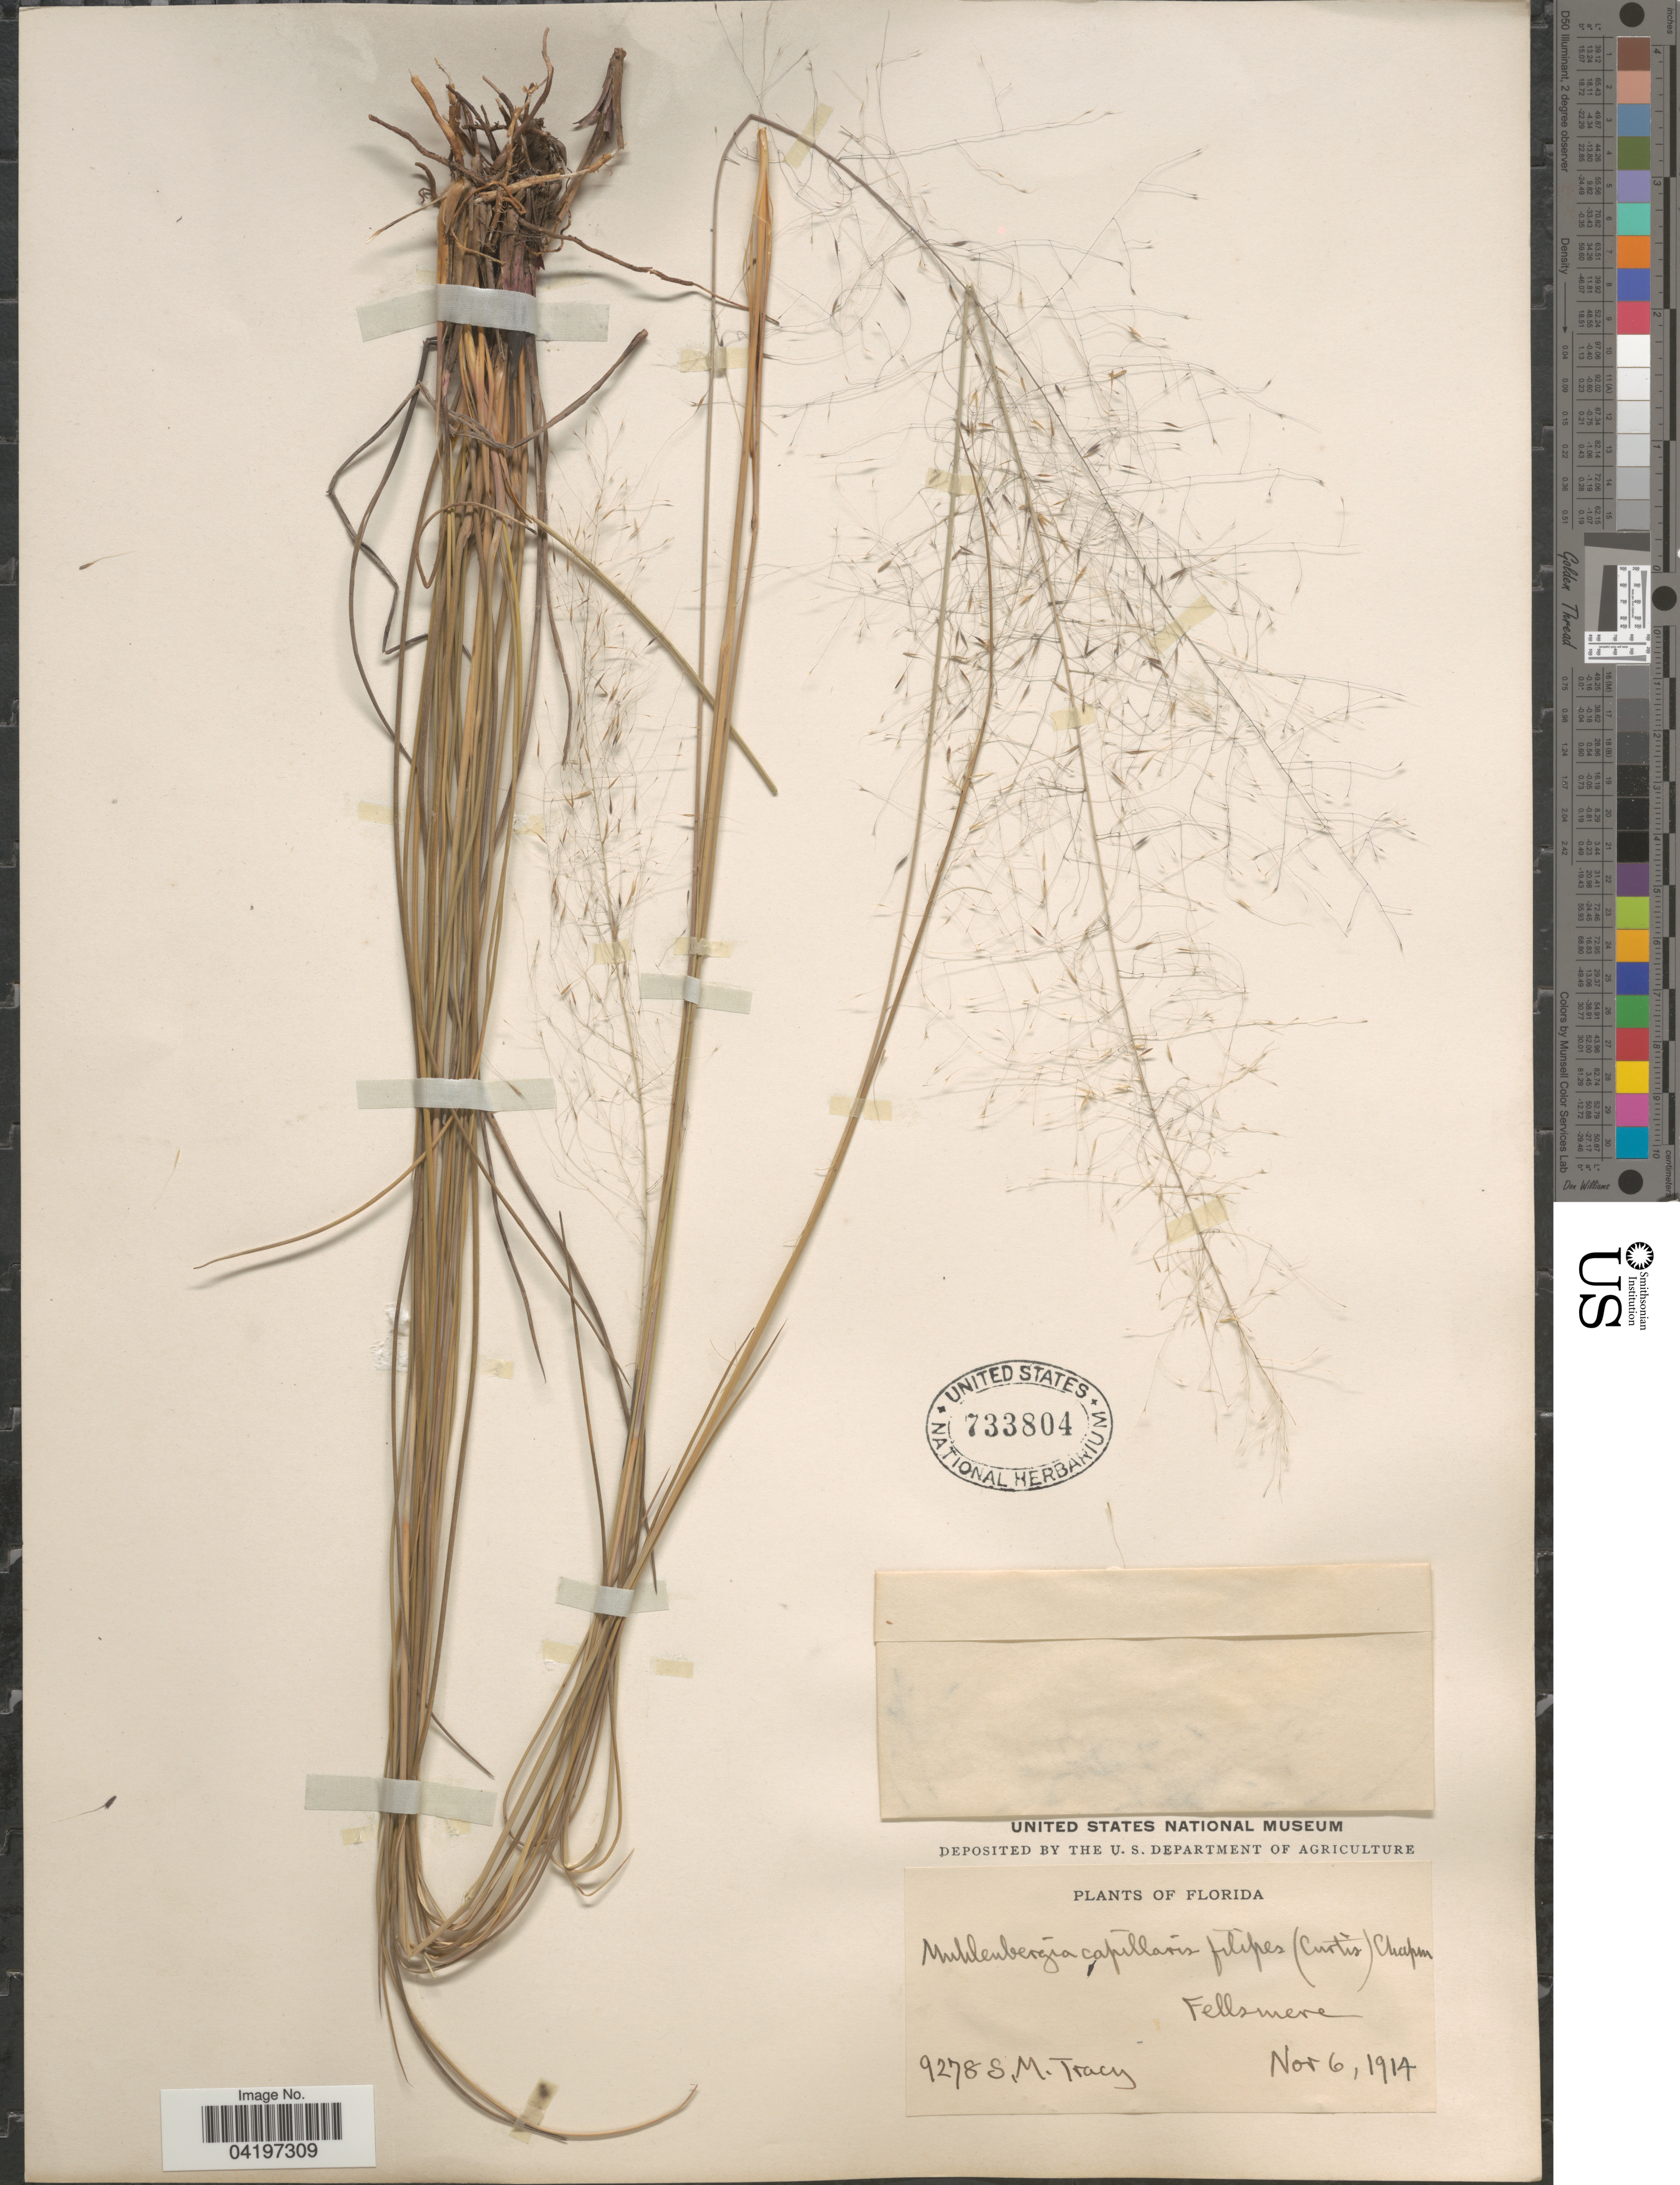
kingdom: Plantae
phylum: Tracheophyta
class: Liliopsida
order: Poales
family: Poaceae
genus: Muhlenbergia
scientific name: Muhlenbergia sericea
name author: (Michx.) P.M. Peterson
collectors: S. M. Tracy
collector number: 9278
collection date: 1914-11-06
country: United States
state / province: Florida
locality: Fellsmere.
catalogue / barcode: US 733804